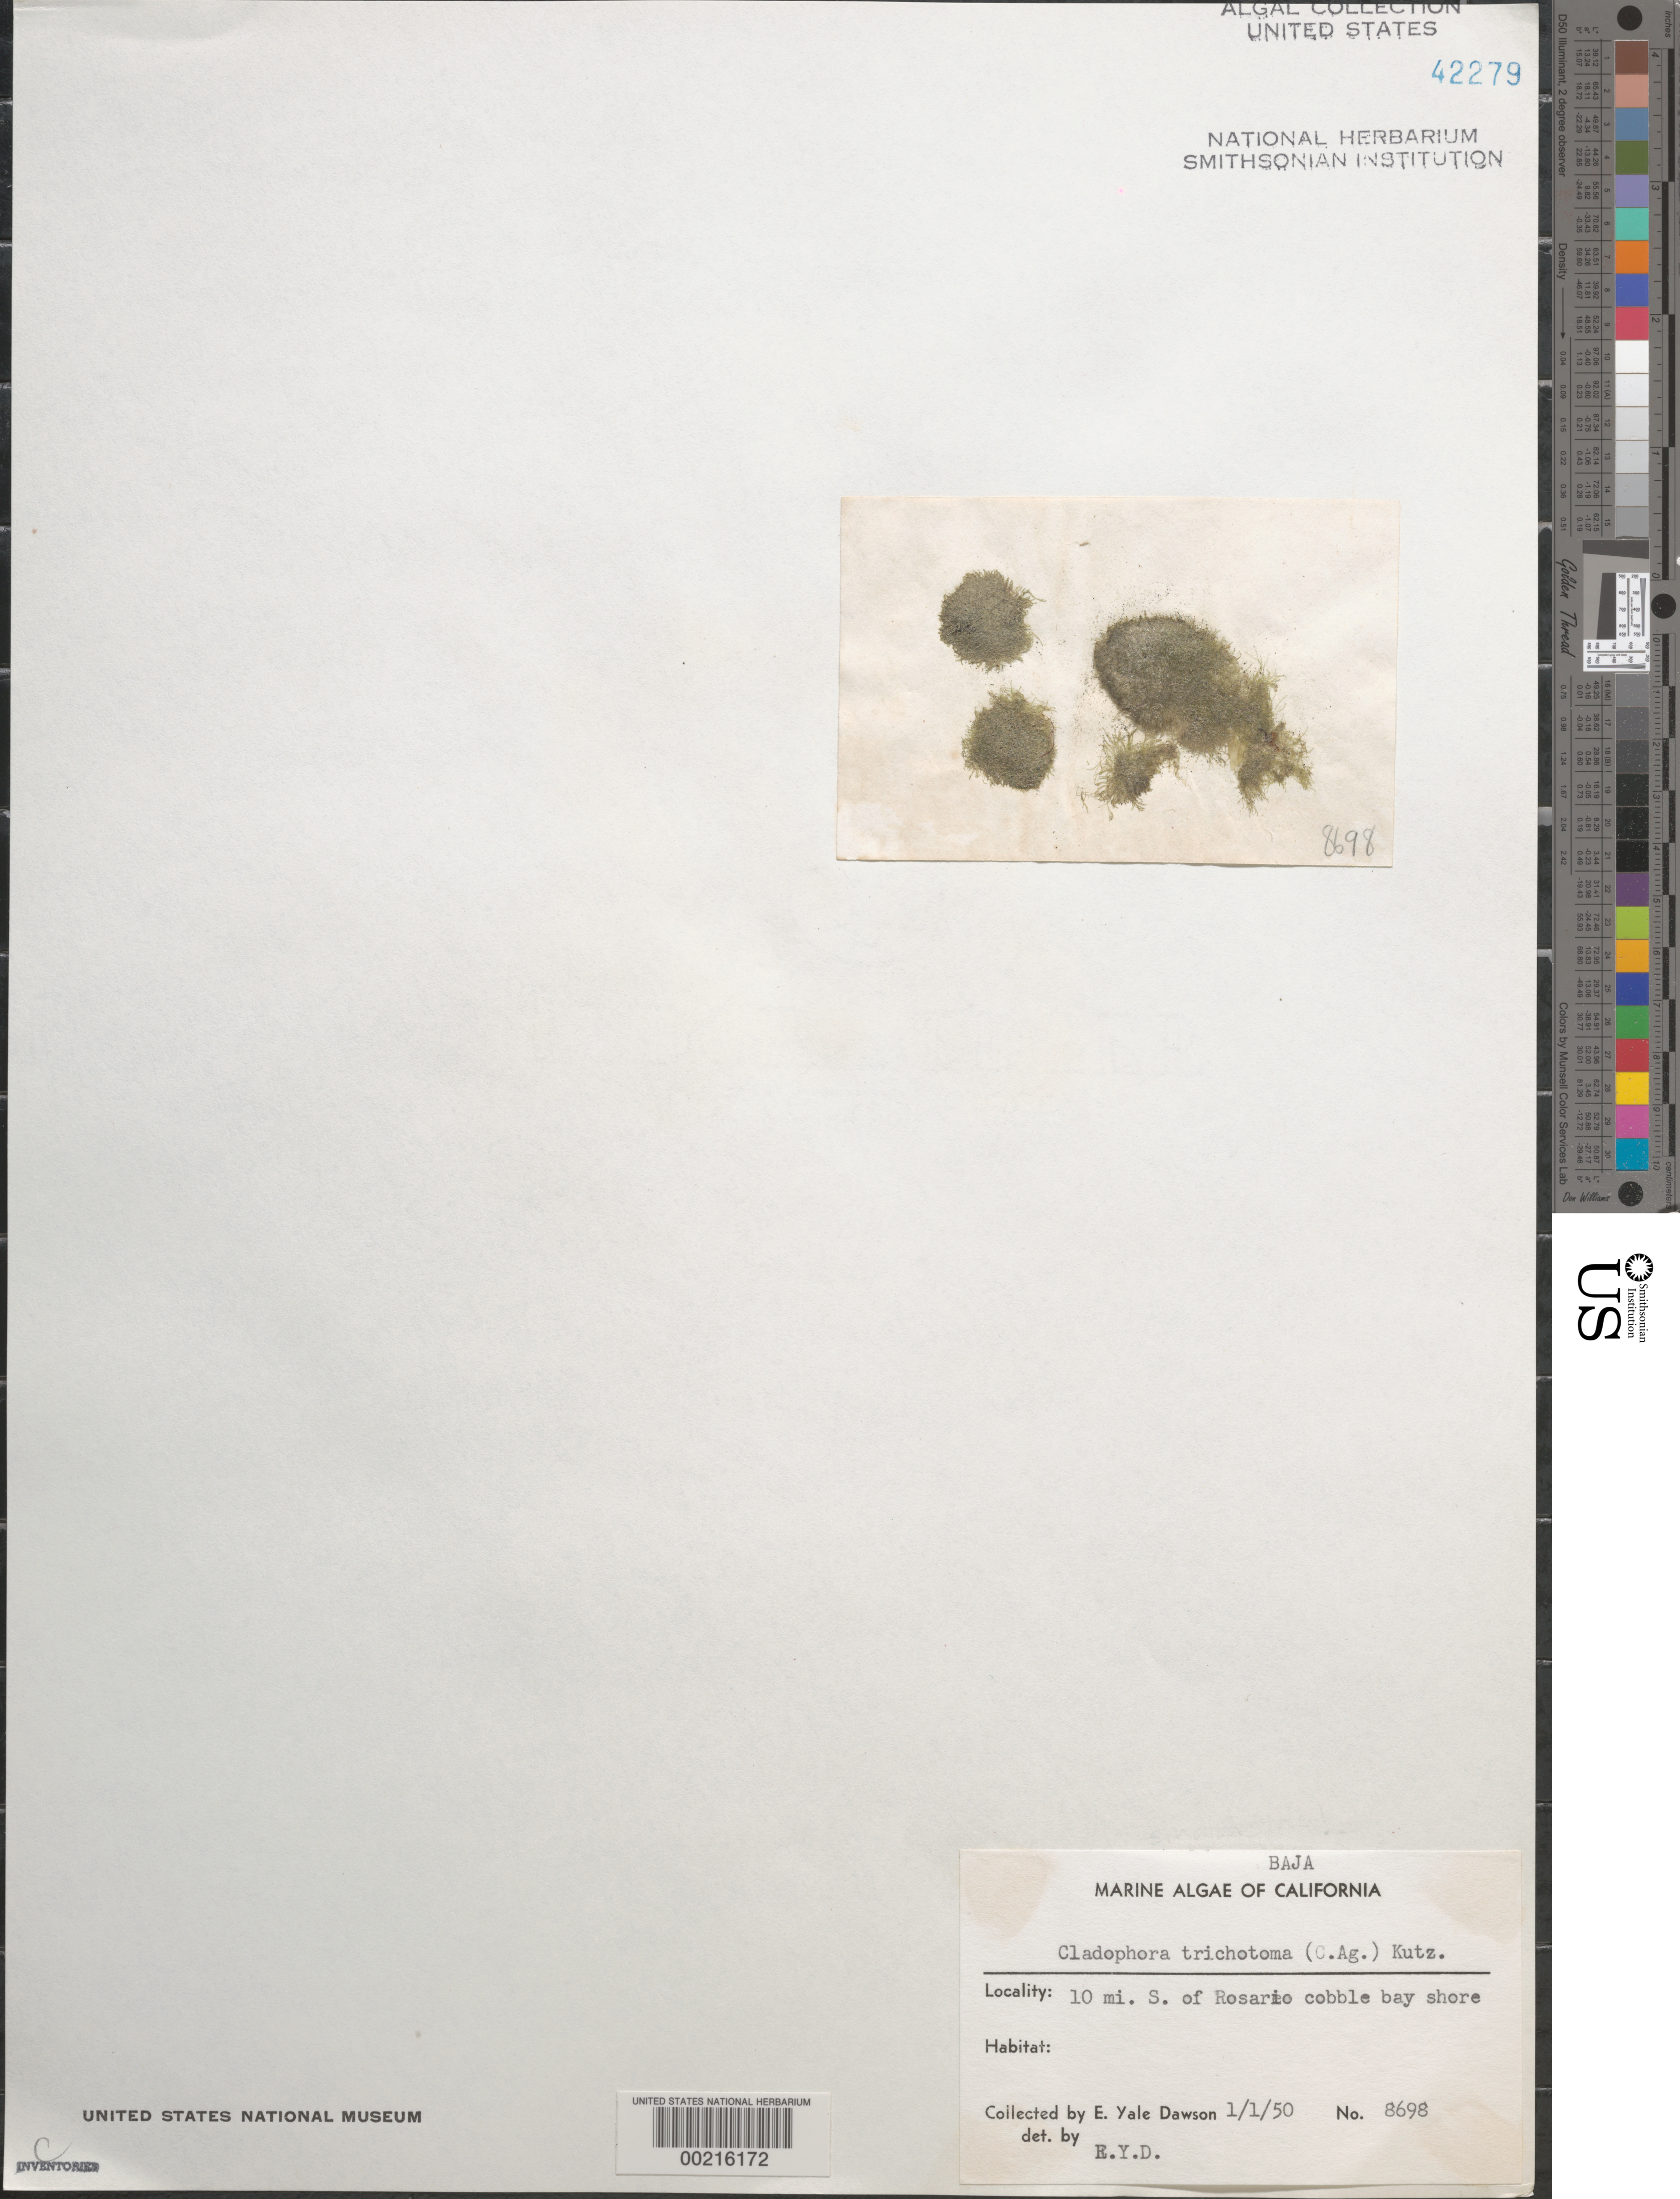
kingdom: Plantae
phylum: Chlorophyta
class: Ulvophyceae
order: Cladophorales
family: Cladophoraceae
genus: Cladophora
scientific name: Cladophora laetevirens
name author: (Dillwyn) Kütz.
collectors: E. Y. Dawson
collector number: EYD 8698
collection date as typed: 01 Jan 1950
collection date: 1950-01-01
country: Mexico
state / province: Baja California Norte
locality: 10 miles south of Rosario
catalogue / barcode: US 42279